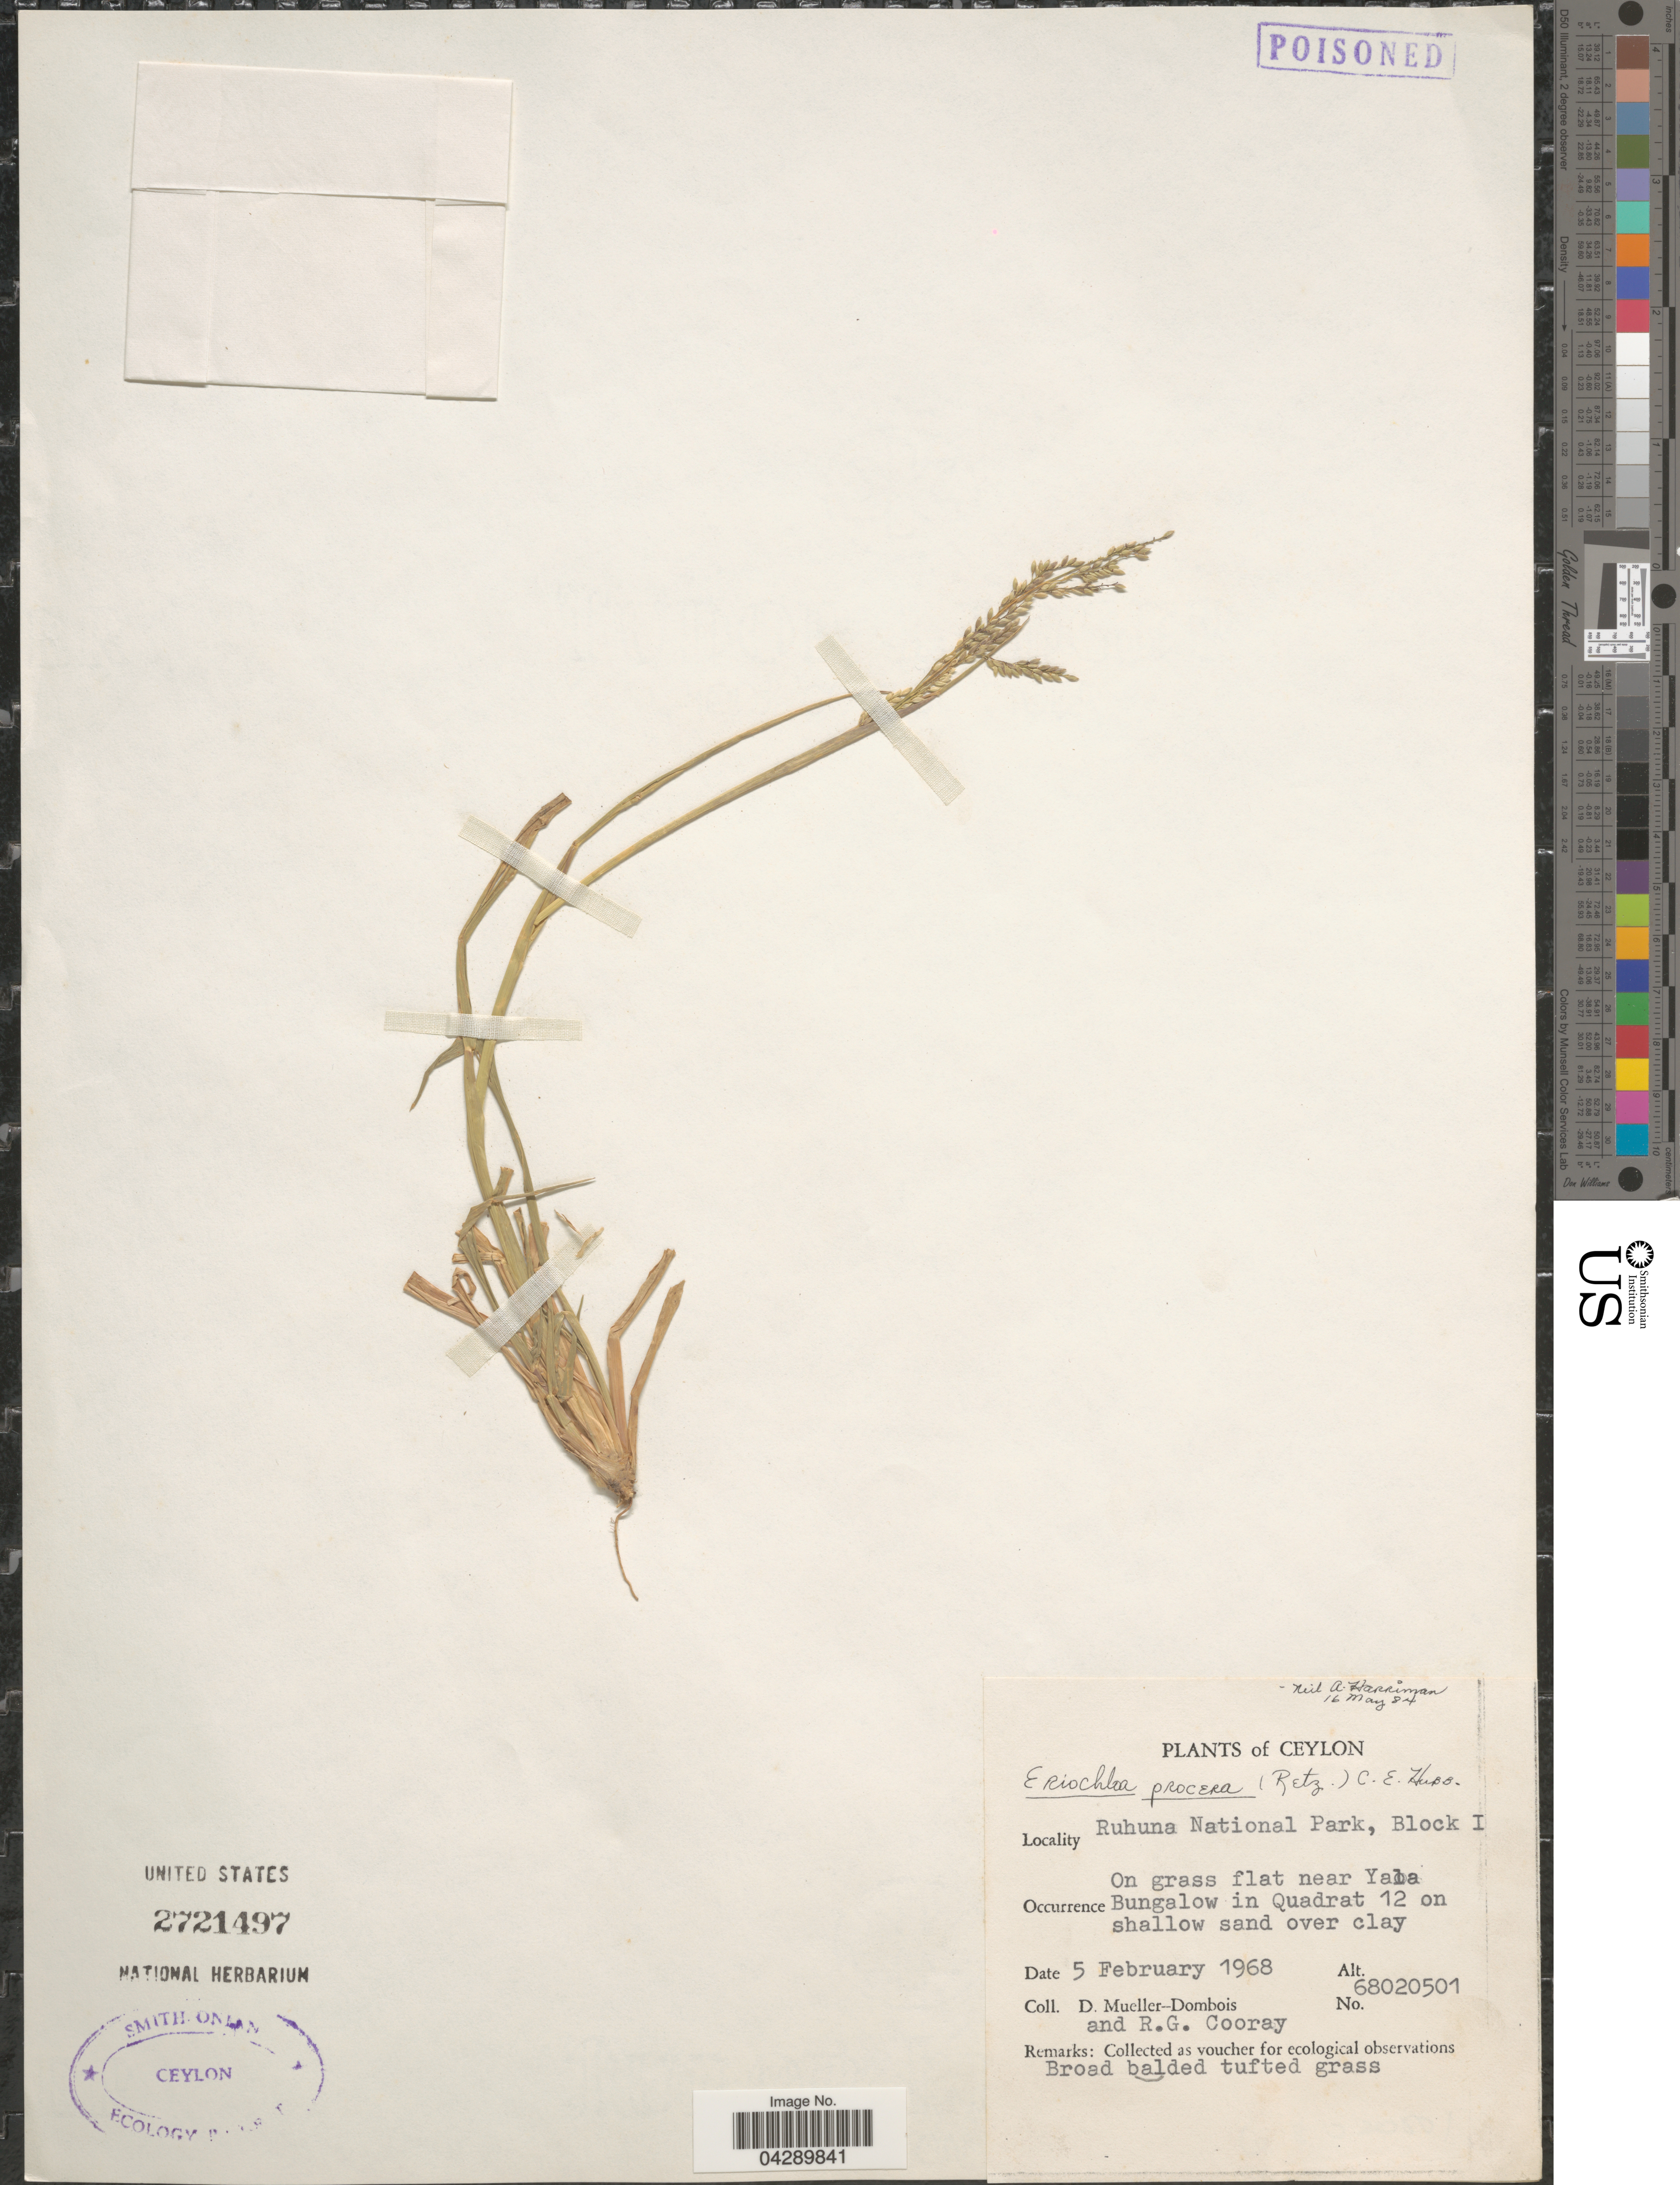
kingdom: Plantae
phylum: Tracheophyta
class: Liliopsida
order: Poales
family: Poaceae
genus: Eriochloa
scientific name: Eriochloa procera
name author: (Retz.) C.E. Hubb.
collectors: D. Mueller-Dombois & R. Cooray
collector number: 68020501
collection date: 1968-02-05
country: Sri Lanka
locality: Ceylon. Ruhuna National Park, Block I. On grass flat near Yala Bungalow in Quadrat 12 on shallow sand over clay.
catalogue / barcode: US 2721497